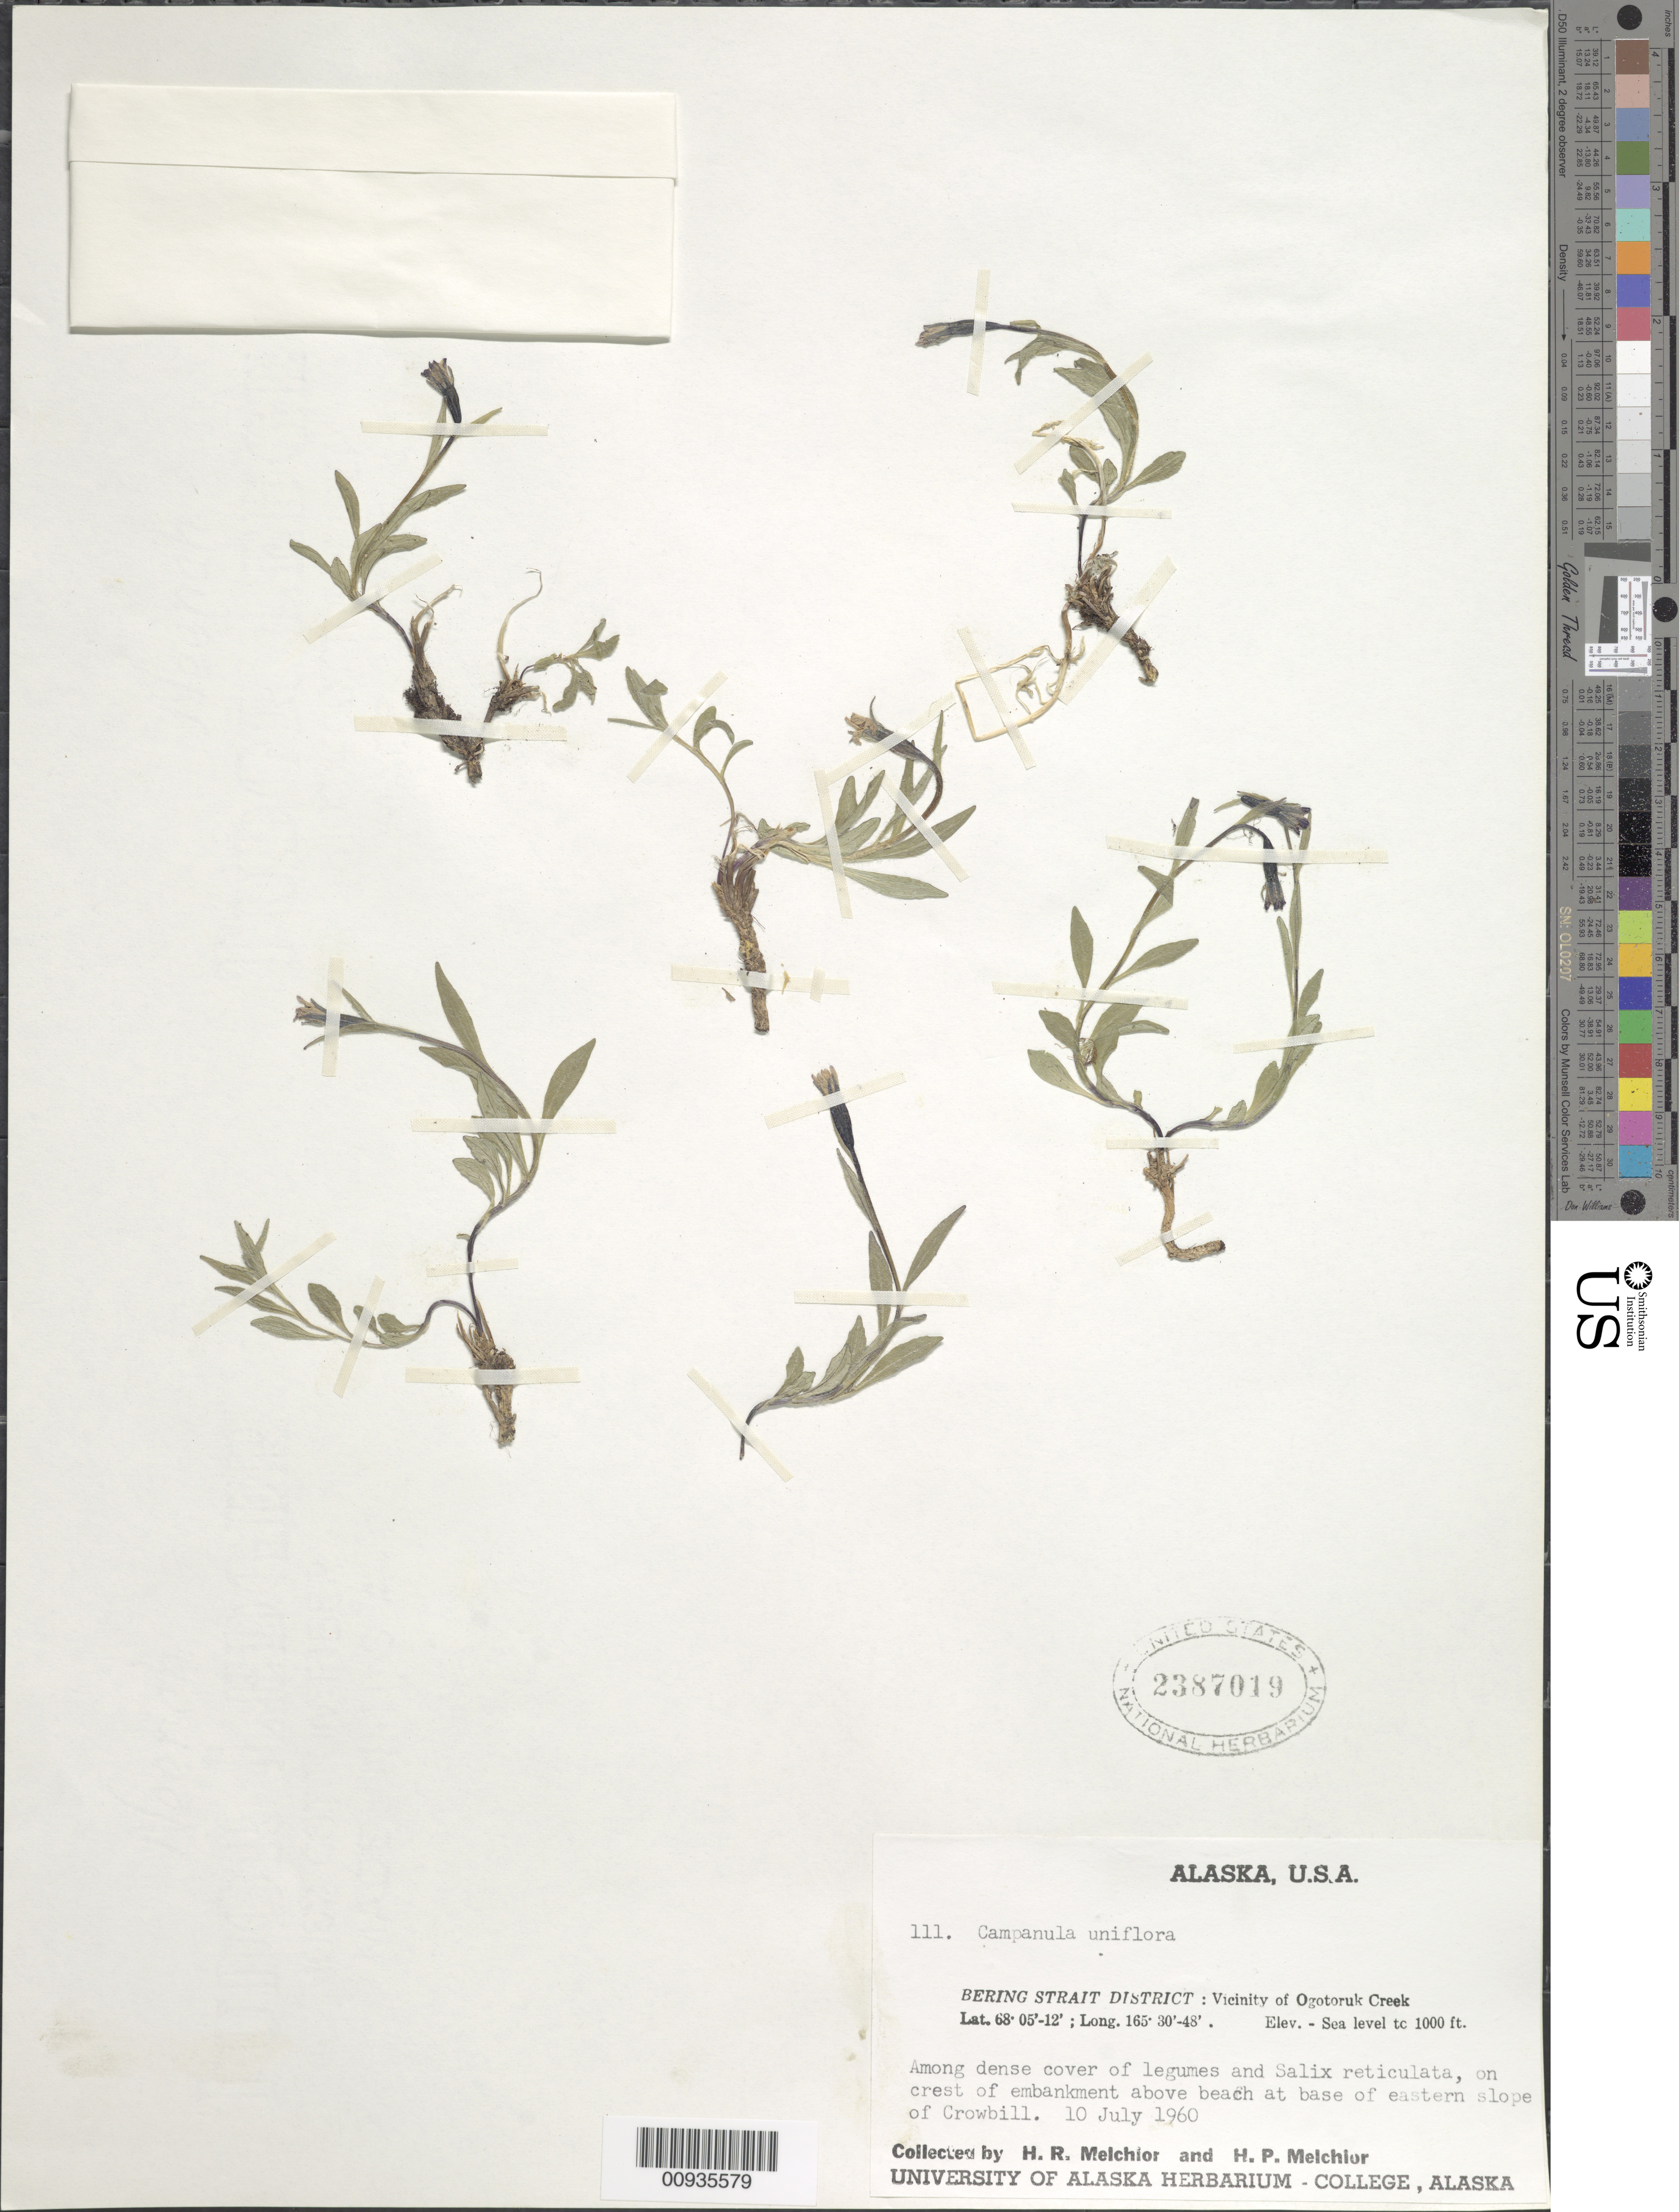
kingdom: Plantae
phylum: Tracheophyta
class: Magnoliopsida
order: Asterales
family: Campanulaceae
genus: Campanula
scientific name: Campanula uniflora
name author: L.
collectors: H. R. Melchior & H. P. Melchior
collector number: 111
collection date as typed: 10 July 1960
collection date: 1960-07-10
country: United States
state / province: Alaska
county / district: Bering Strait District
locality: Crowbill. Vicinity of Ogotoruk Creek.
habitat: among dense cover of legumes and Salix, on crest of embankment above beach at base of slope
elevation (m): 0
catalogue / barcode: US 2387019